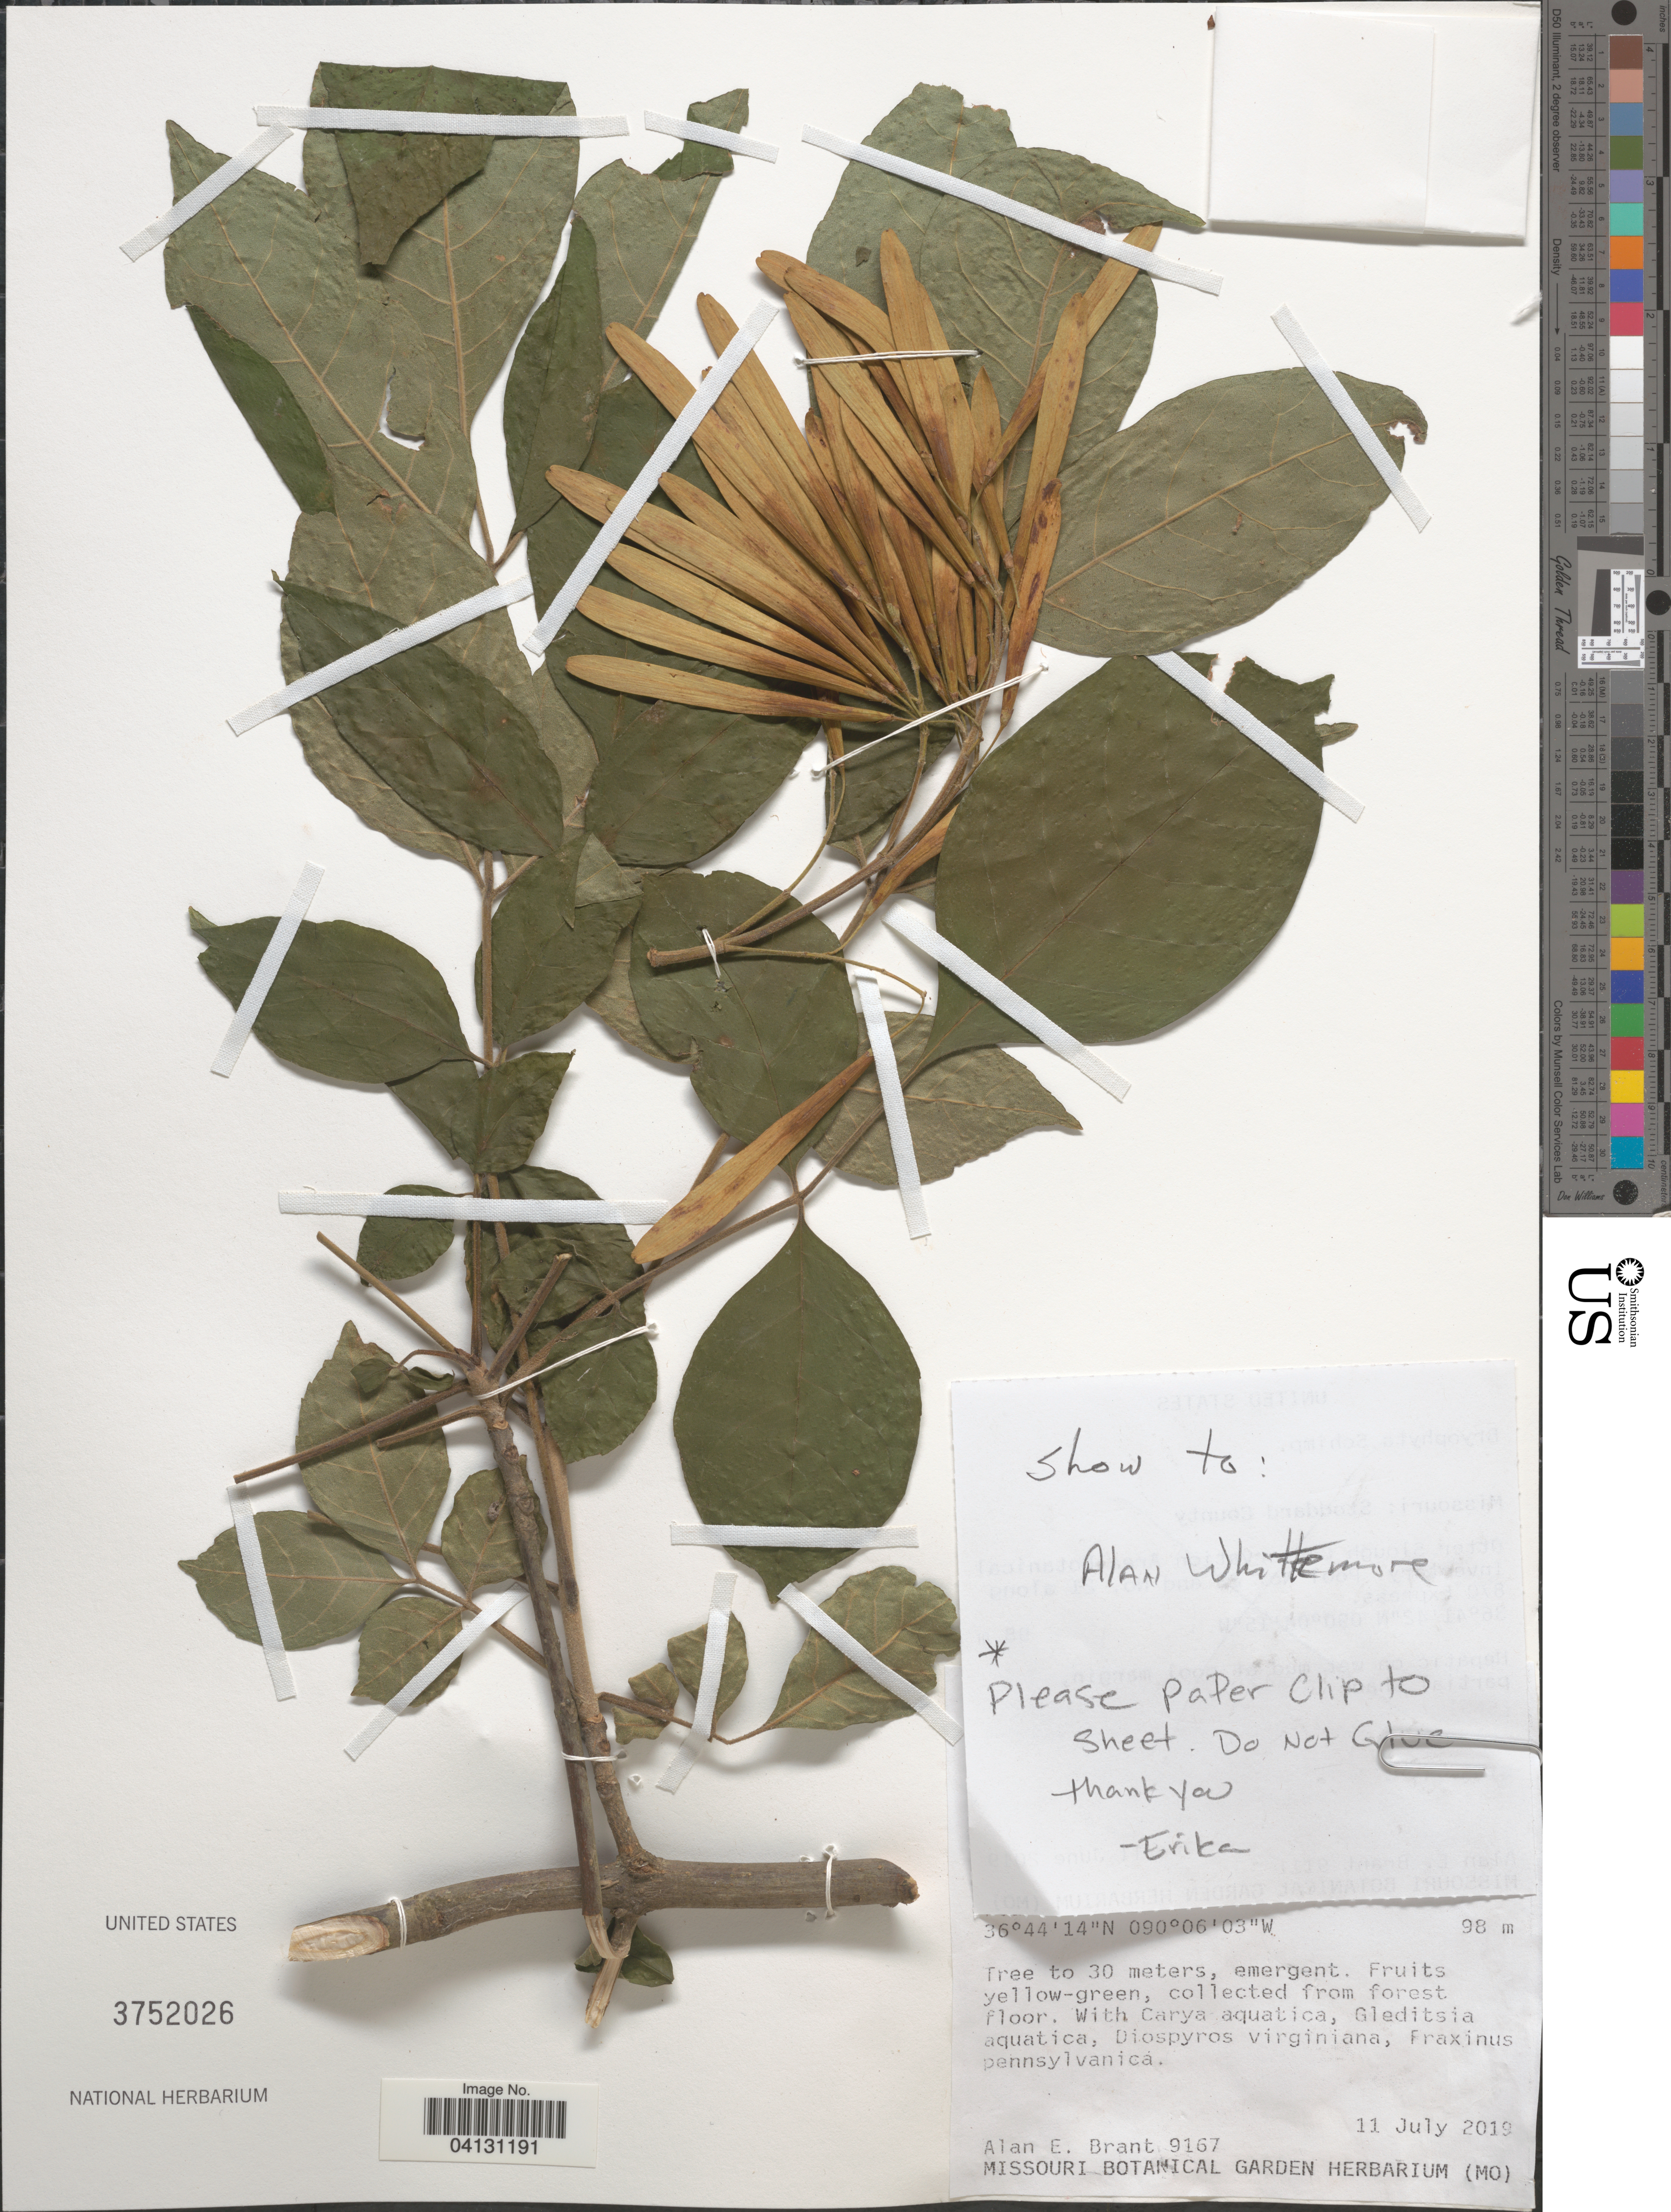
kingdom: Plantae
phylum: Tracheophyta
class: Magnoliopsida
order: Lamiales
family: Oleaceae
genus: Fraxinus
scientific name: Fraxinus profunda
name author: (Bush) Bush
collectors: A. Brant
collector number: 9167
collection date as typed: Transcribed d/m/y: 11/7/2019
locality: [illegible text].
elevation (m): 98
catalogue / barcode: US 3752026